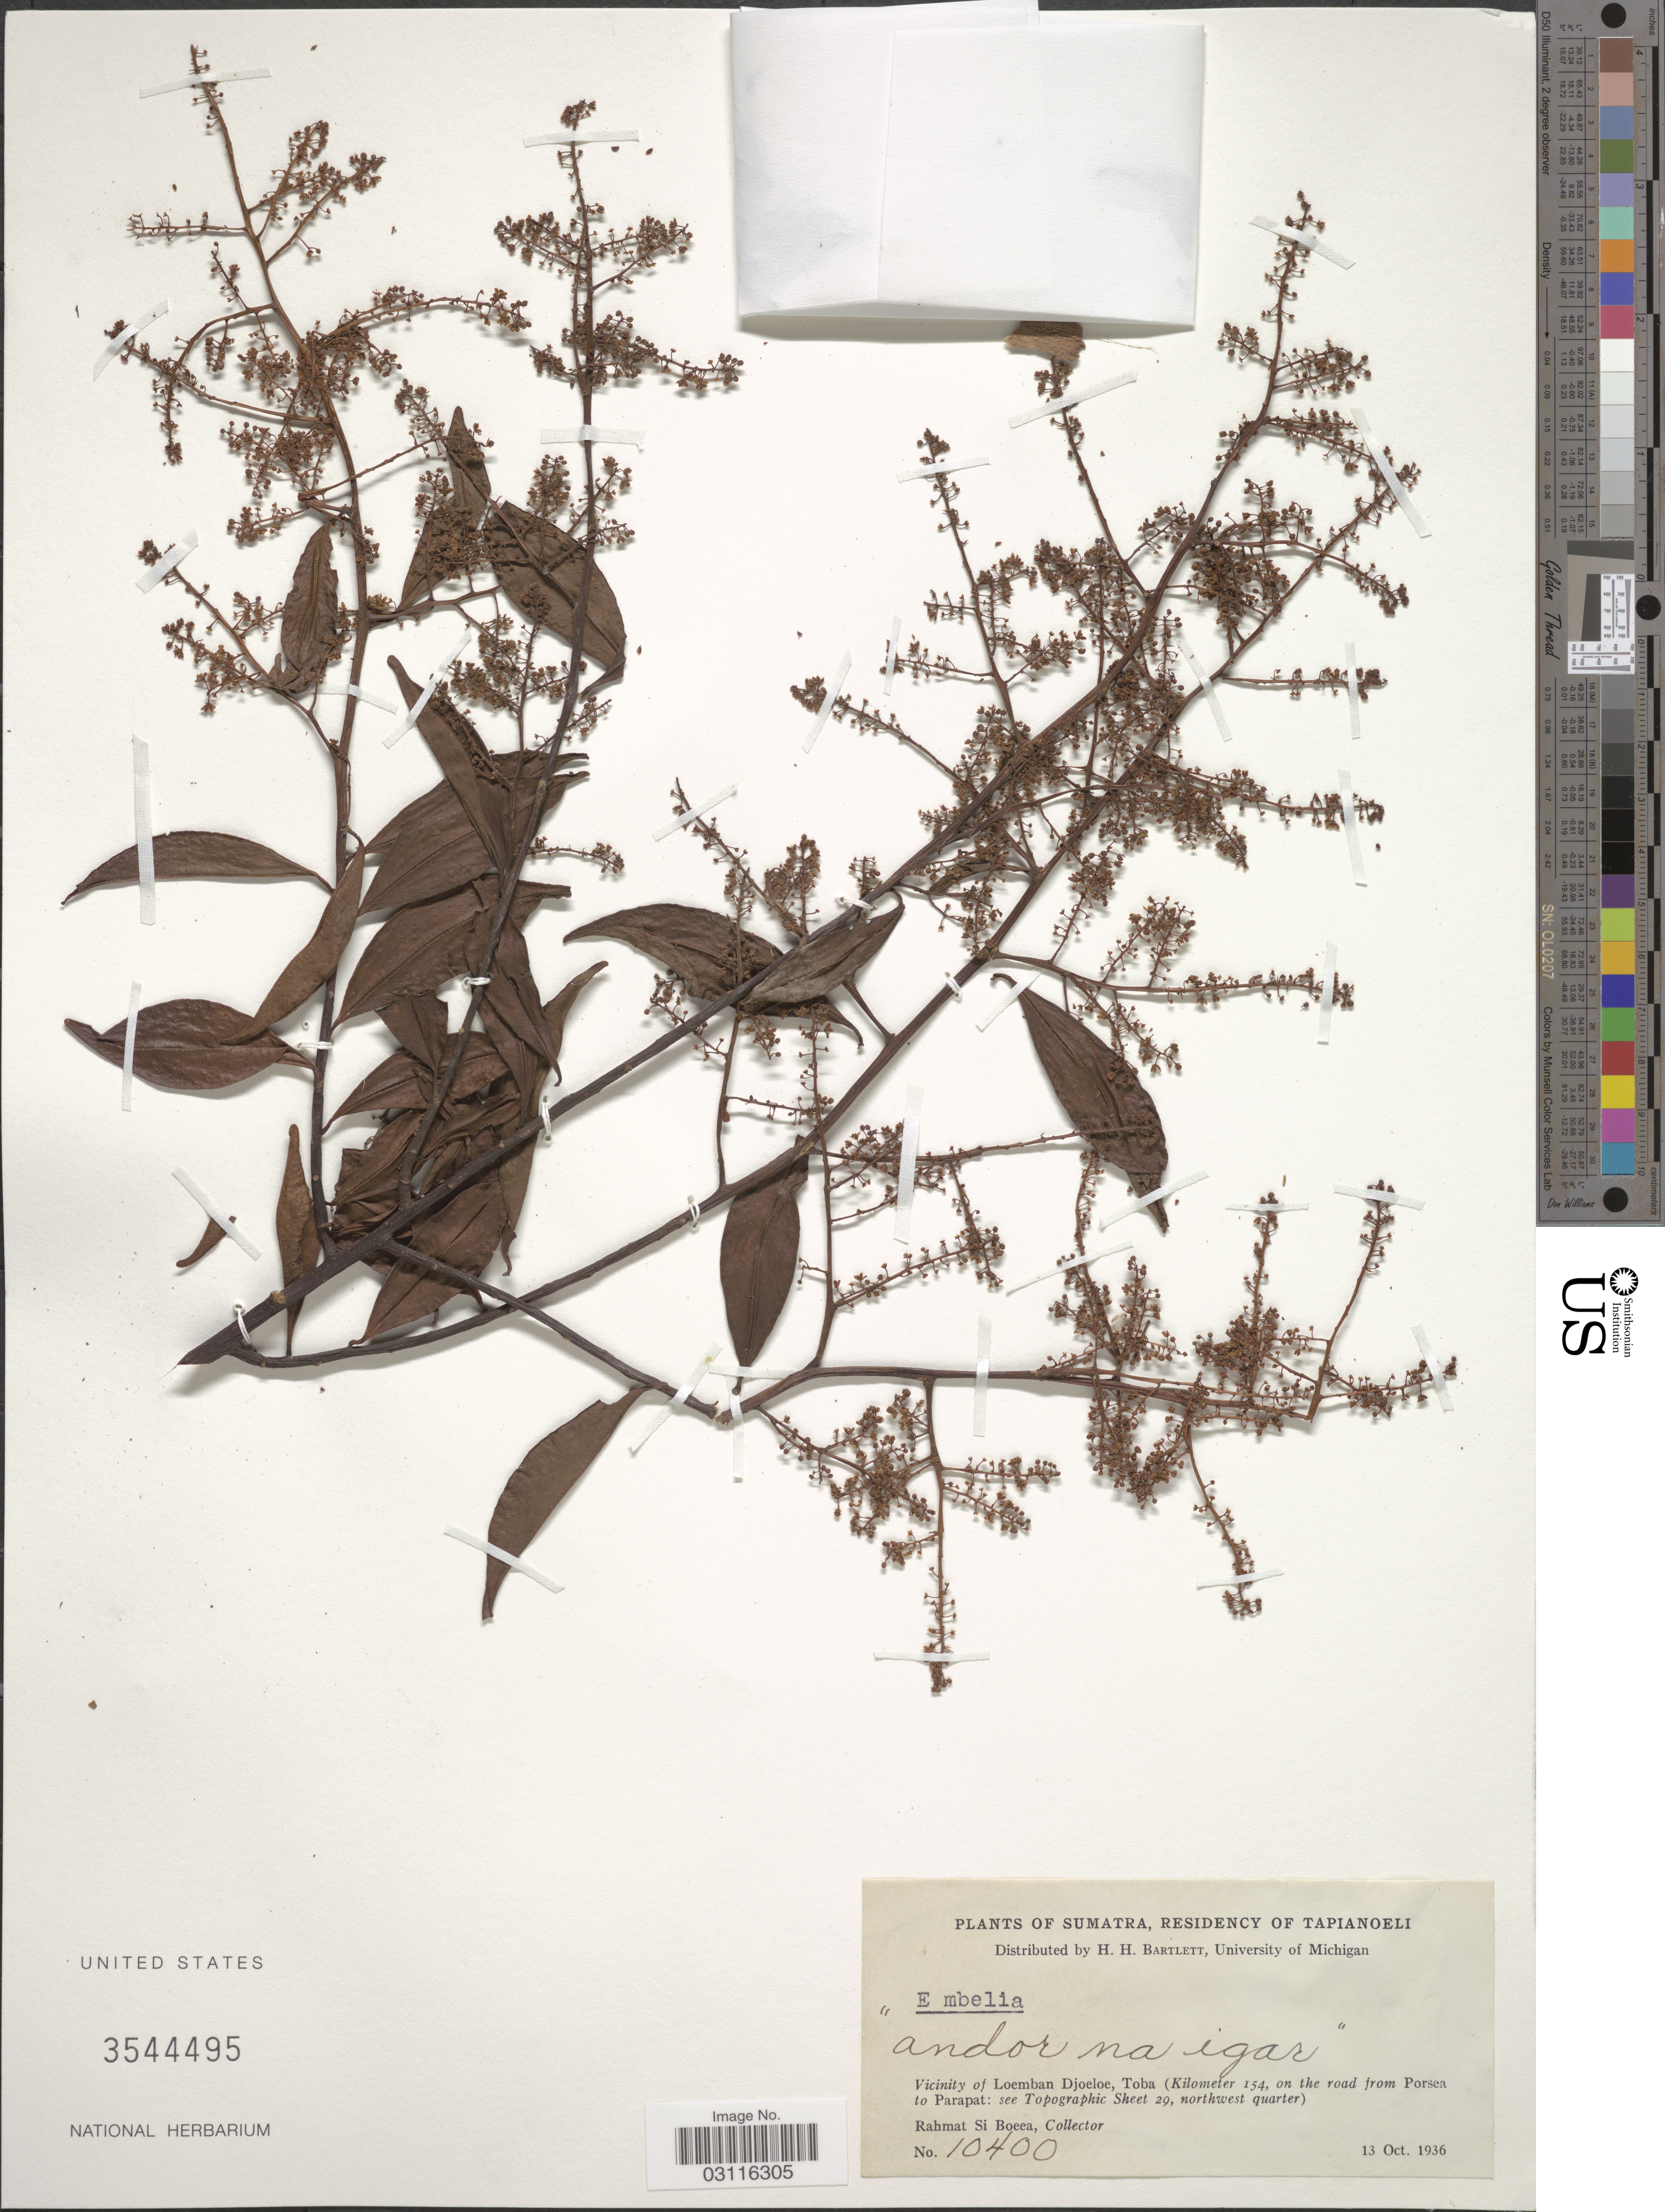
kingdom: Plantae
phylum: Tracheophyta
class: Magnoliopsida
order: Ericales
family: Primulaceae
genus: Embelia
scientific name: Embelia sp.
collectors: Rahmat Si Boeea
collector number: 10400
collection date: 1936-10-13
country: Indonesia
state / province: Sumatra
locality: Residency of Tapianoeli. Vicinity of Loemban Djoeloe, Toba (Kilometer 154, on the road from Porsea to Parapat: see Topographic Sheet 29, northwest quarter).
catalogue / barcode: US 3544495